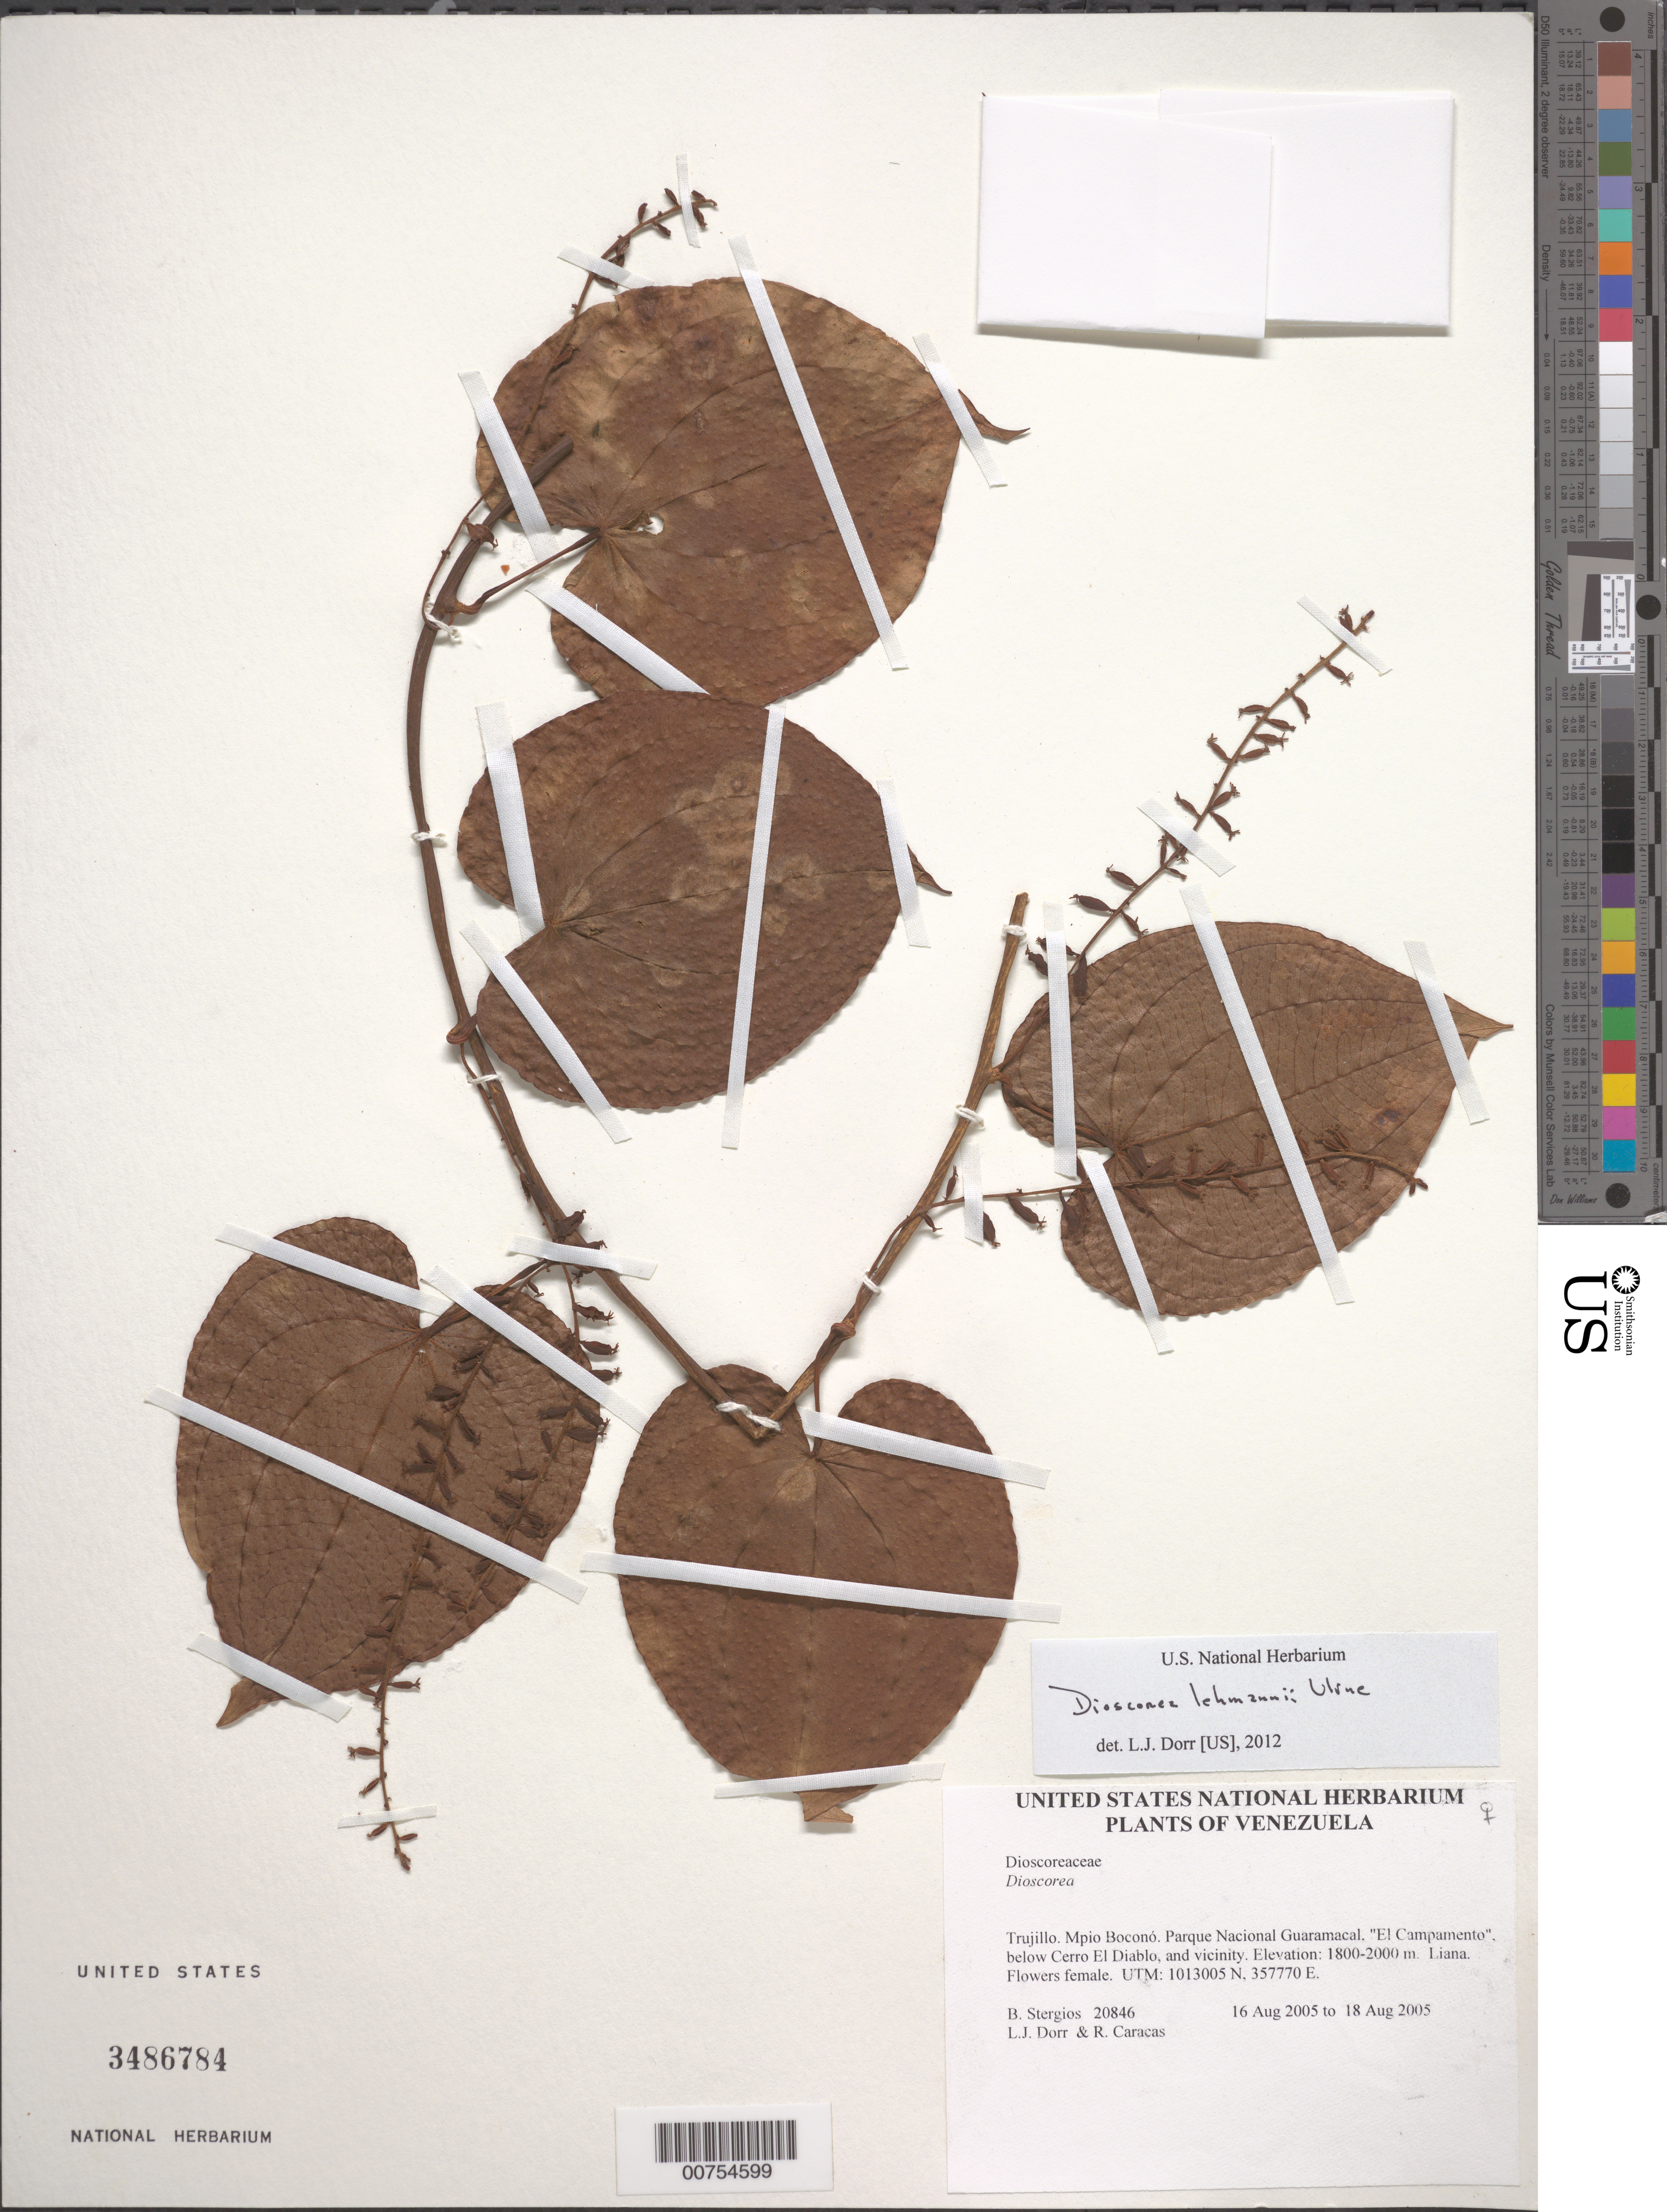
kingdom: Plantae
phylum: Tracheophyta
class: Liliopsida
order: Dioscoreales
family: Dioscoreaceae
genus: Dioscorea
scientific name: Dioscorea lehmannii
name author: Uline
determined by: Dorr, L. J., (BOT), Smithsonian Institution - National Museum of Natural History (UNITED STATES)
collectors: B. G. Stergios, L. J. Dorr & R. Caracas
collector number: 20846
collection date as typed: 16 Aug 2005 to 18 Aug 2005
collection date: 2005-08-16/2005-08-18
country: Venezuela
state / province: Trujillo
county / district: Boconó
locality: Parque Nacional Guaramacal, "El Campamento", below Cerro El Diablo, and vicinity.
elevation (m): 1800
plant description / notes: PORT, US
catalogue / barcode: US 3486784